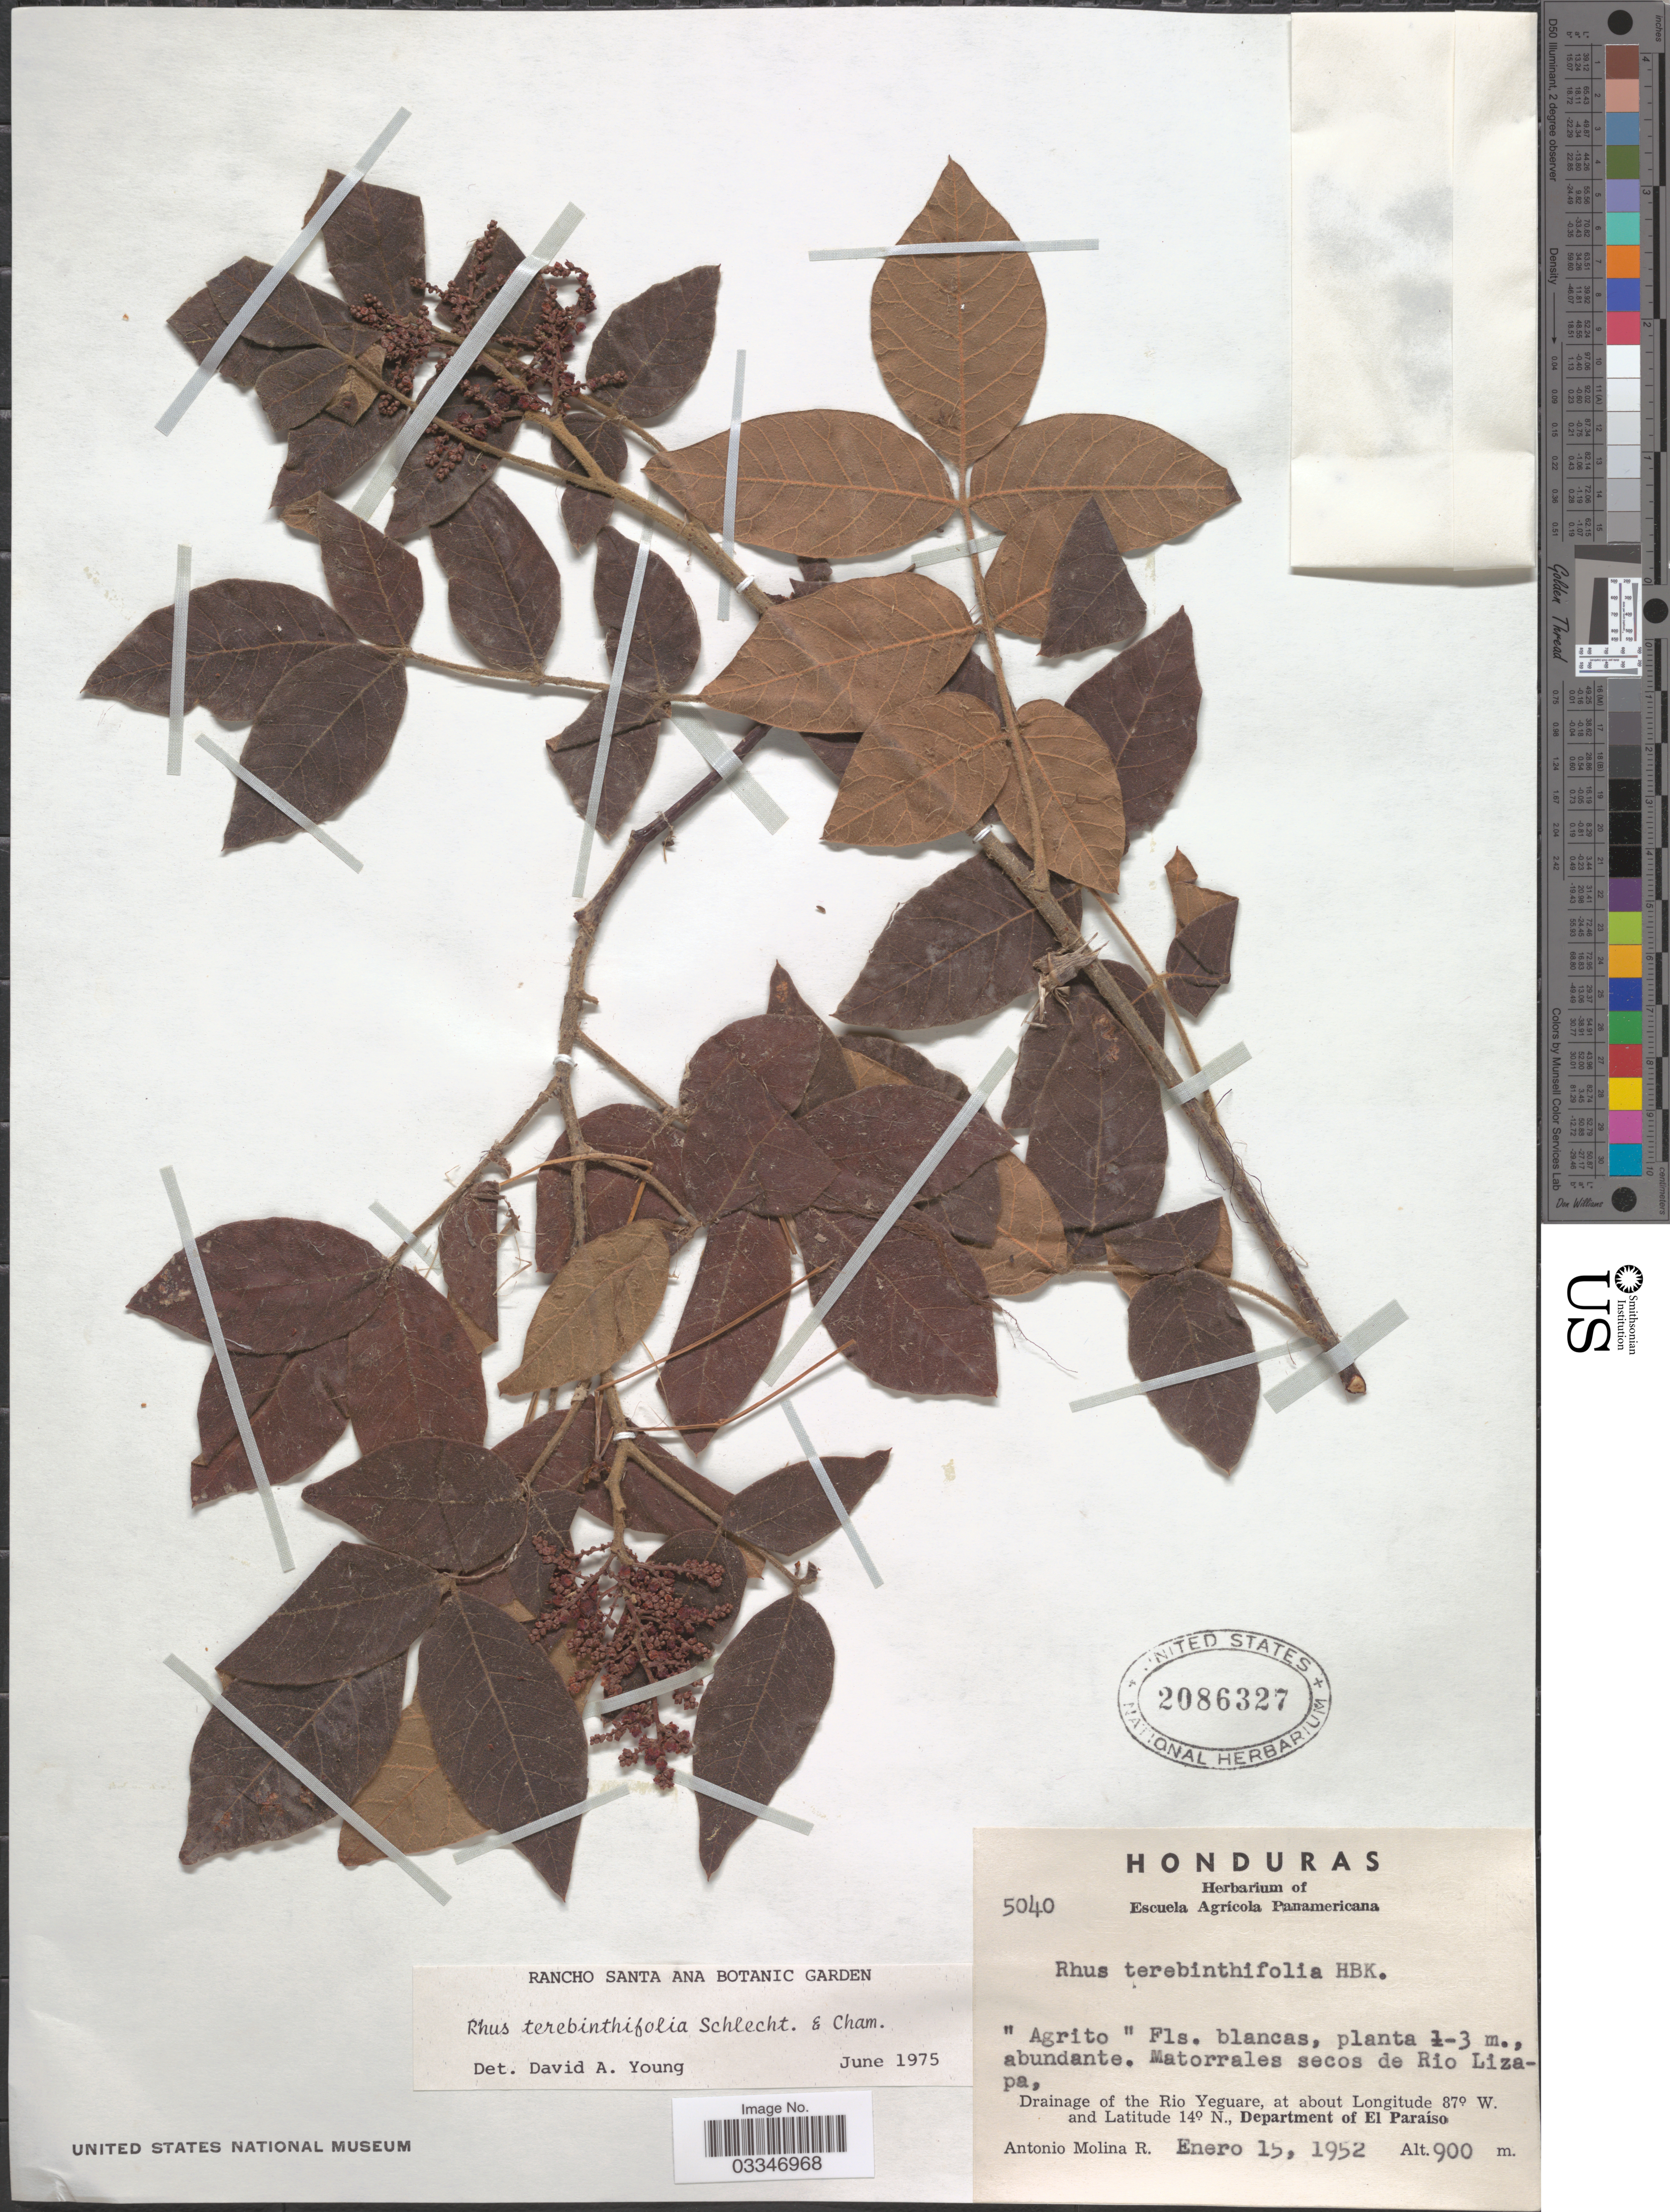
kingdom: Plantae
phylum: Tracheophyta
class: Magnoliopsida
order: Sapindales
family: Anacardiaceae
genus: Rhus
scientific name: Rhus terebinthifolia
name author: Schltdl. & Cham.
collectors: A. Molina R.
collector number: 5040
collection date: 1952-01-15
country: Honduras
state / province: El Paraíso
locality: Matorrales secos de Rio Lizapa, Drainage of the Rio Yeguare, Department of El Paraíso.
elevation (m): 900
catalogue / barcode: US 2086327